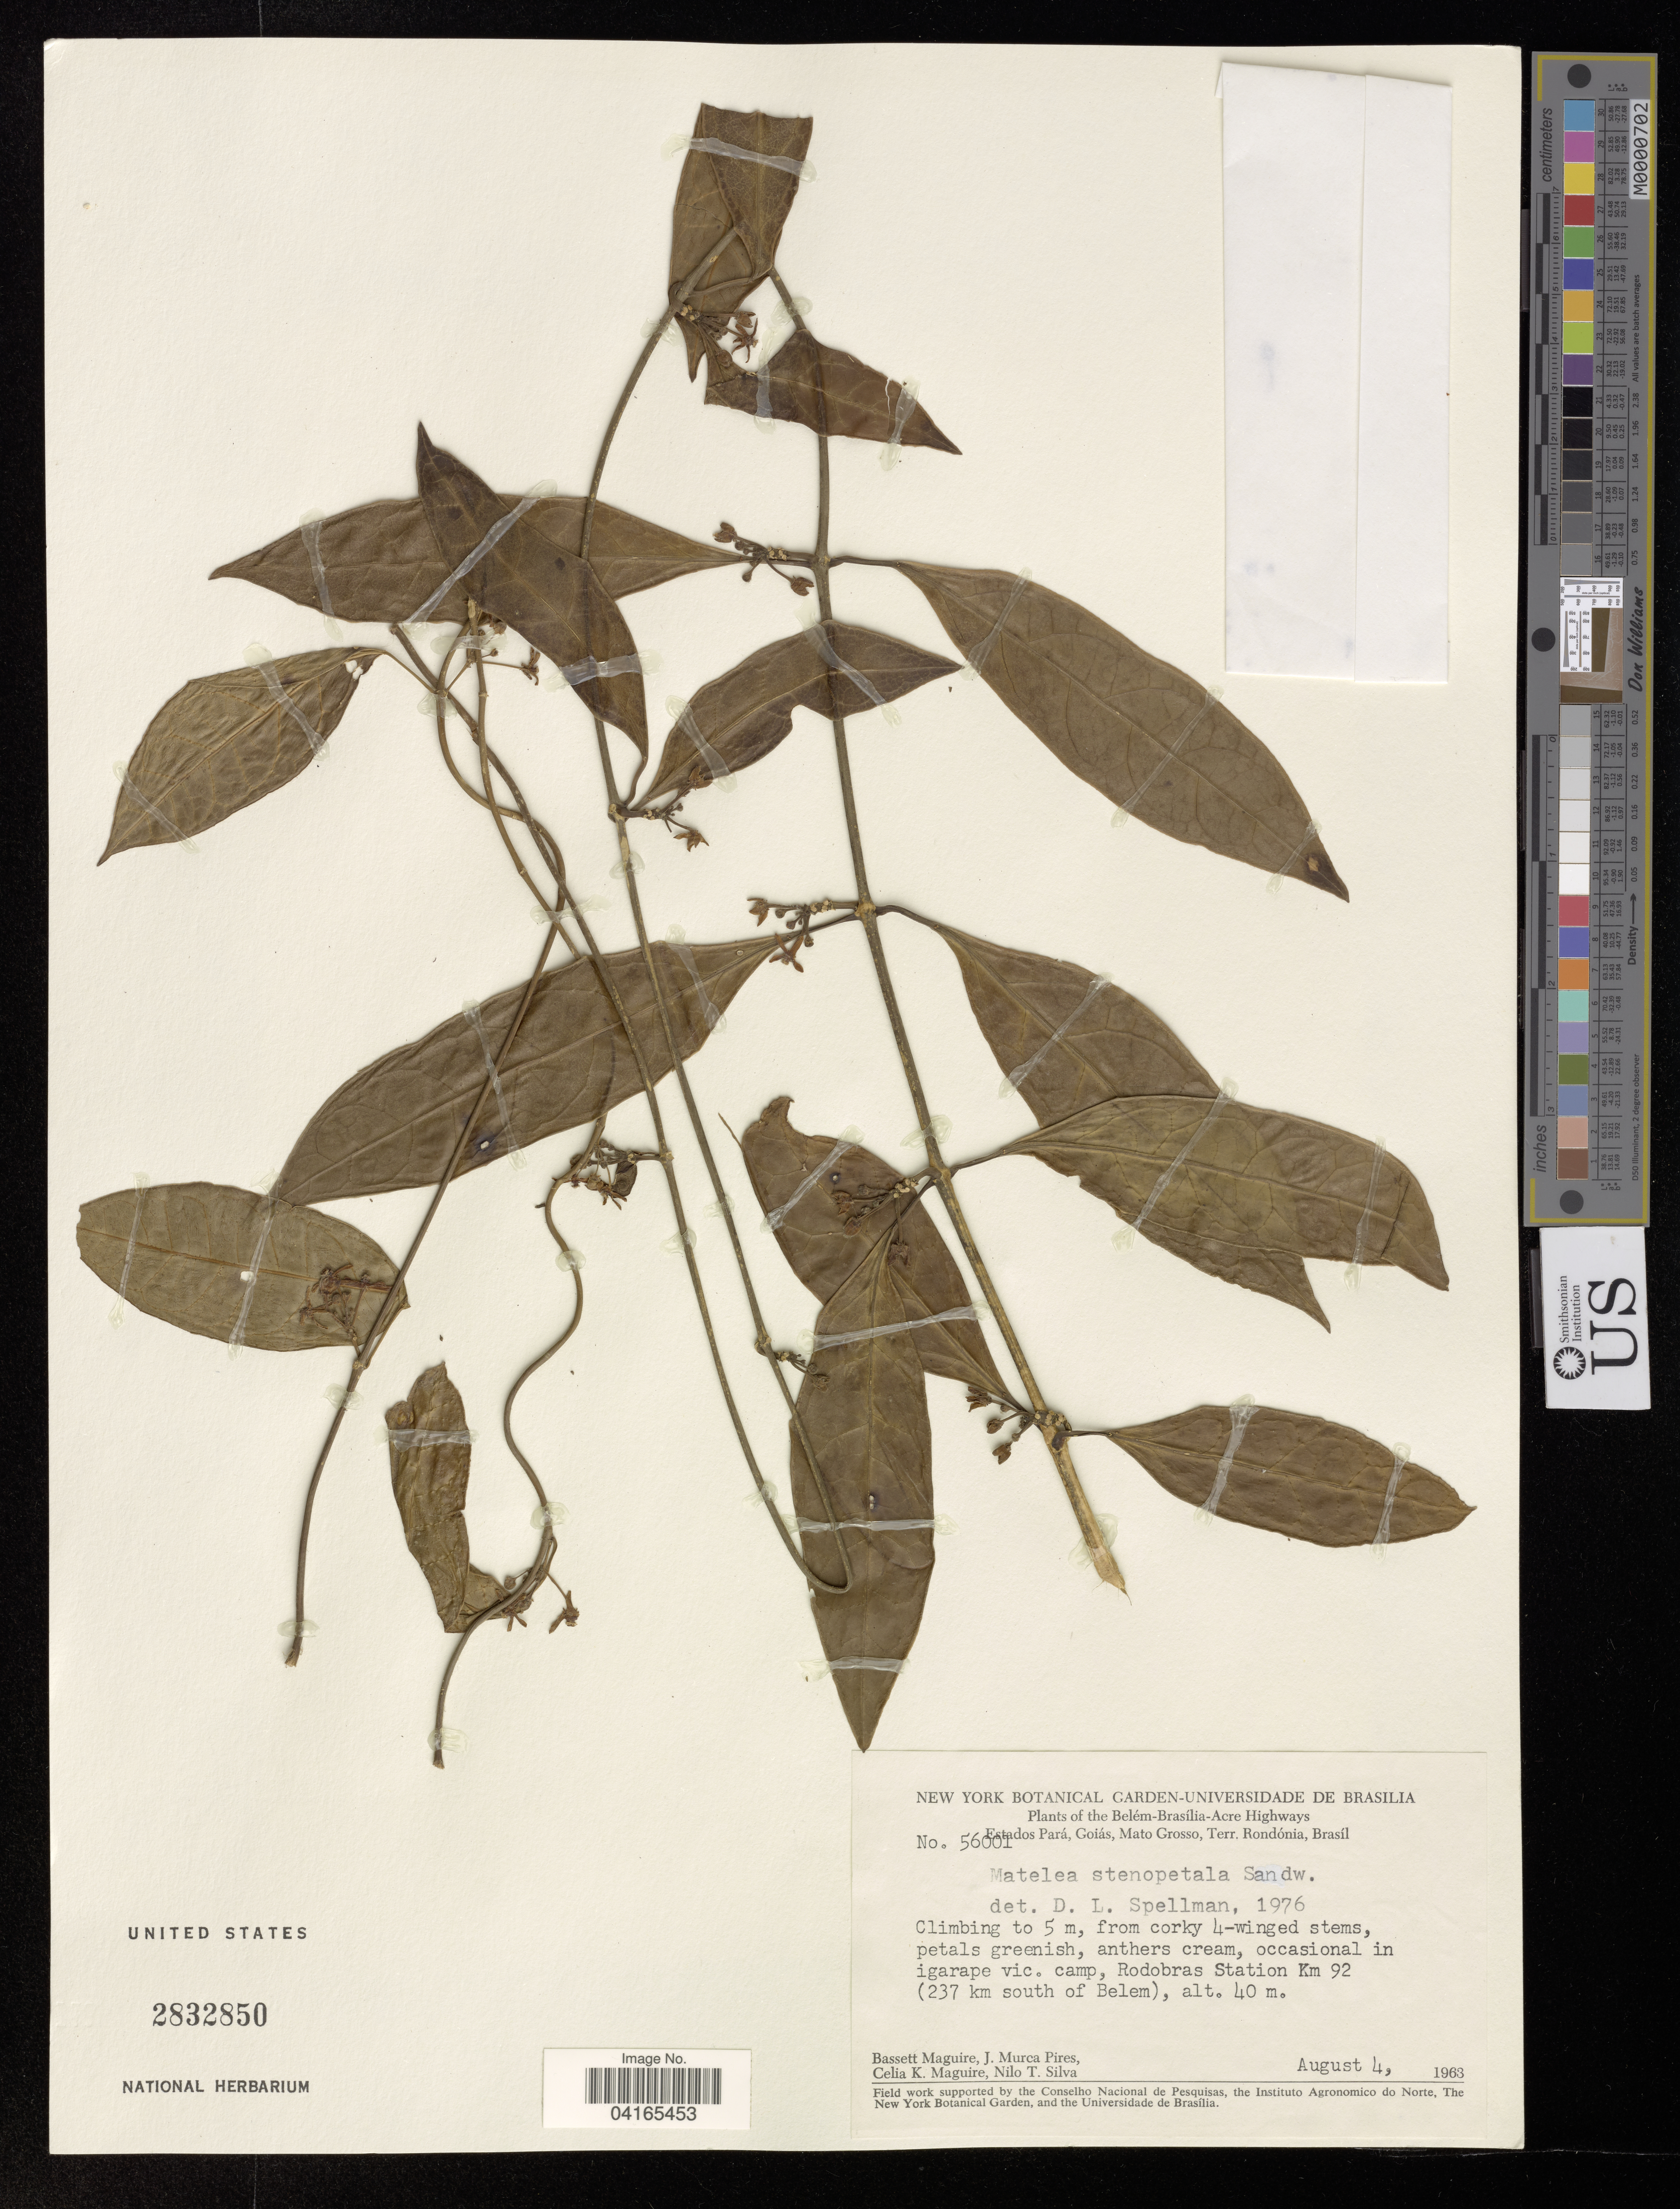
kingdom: Plantae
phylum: Tracheophyta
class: Magnoliopsida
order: Gentianales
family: Apocynaceae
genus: Matelea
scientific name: Matelea stenopetala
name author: Sandwith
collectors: B. Maguire, J. M. Pires, C. K. Maguire & N. Silva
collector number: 56001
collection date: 1963-08-04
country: Brazil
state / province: Pará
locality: Climbing to 5 m, from corky 4-winged stems, petals greenisch, anthers cream, occasional in igarape vic. camp, Rodobras Station Km 92 (237 km south of Belem).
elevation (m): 40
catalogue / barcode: US 2832850